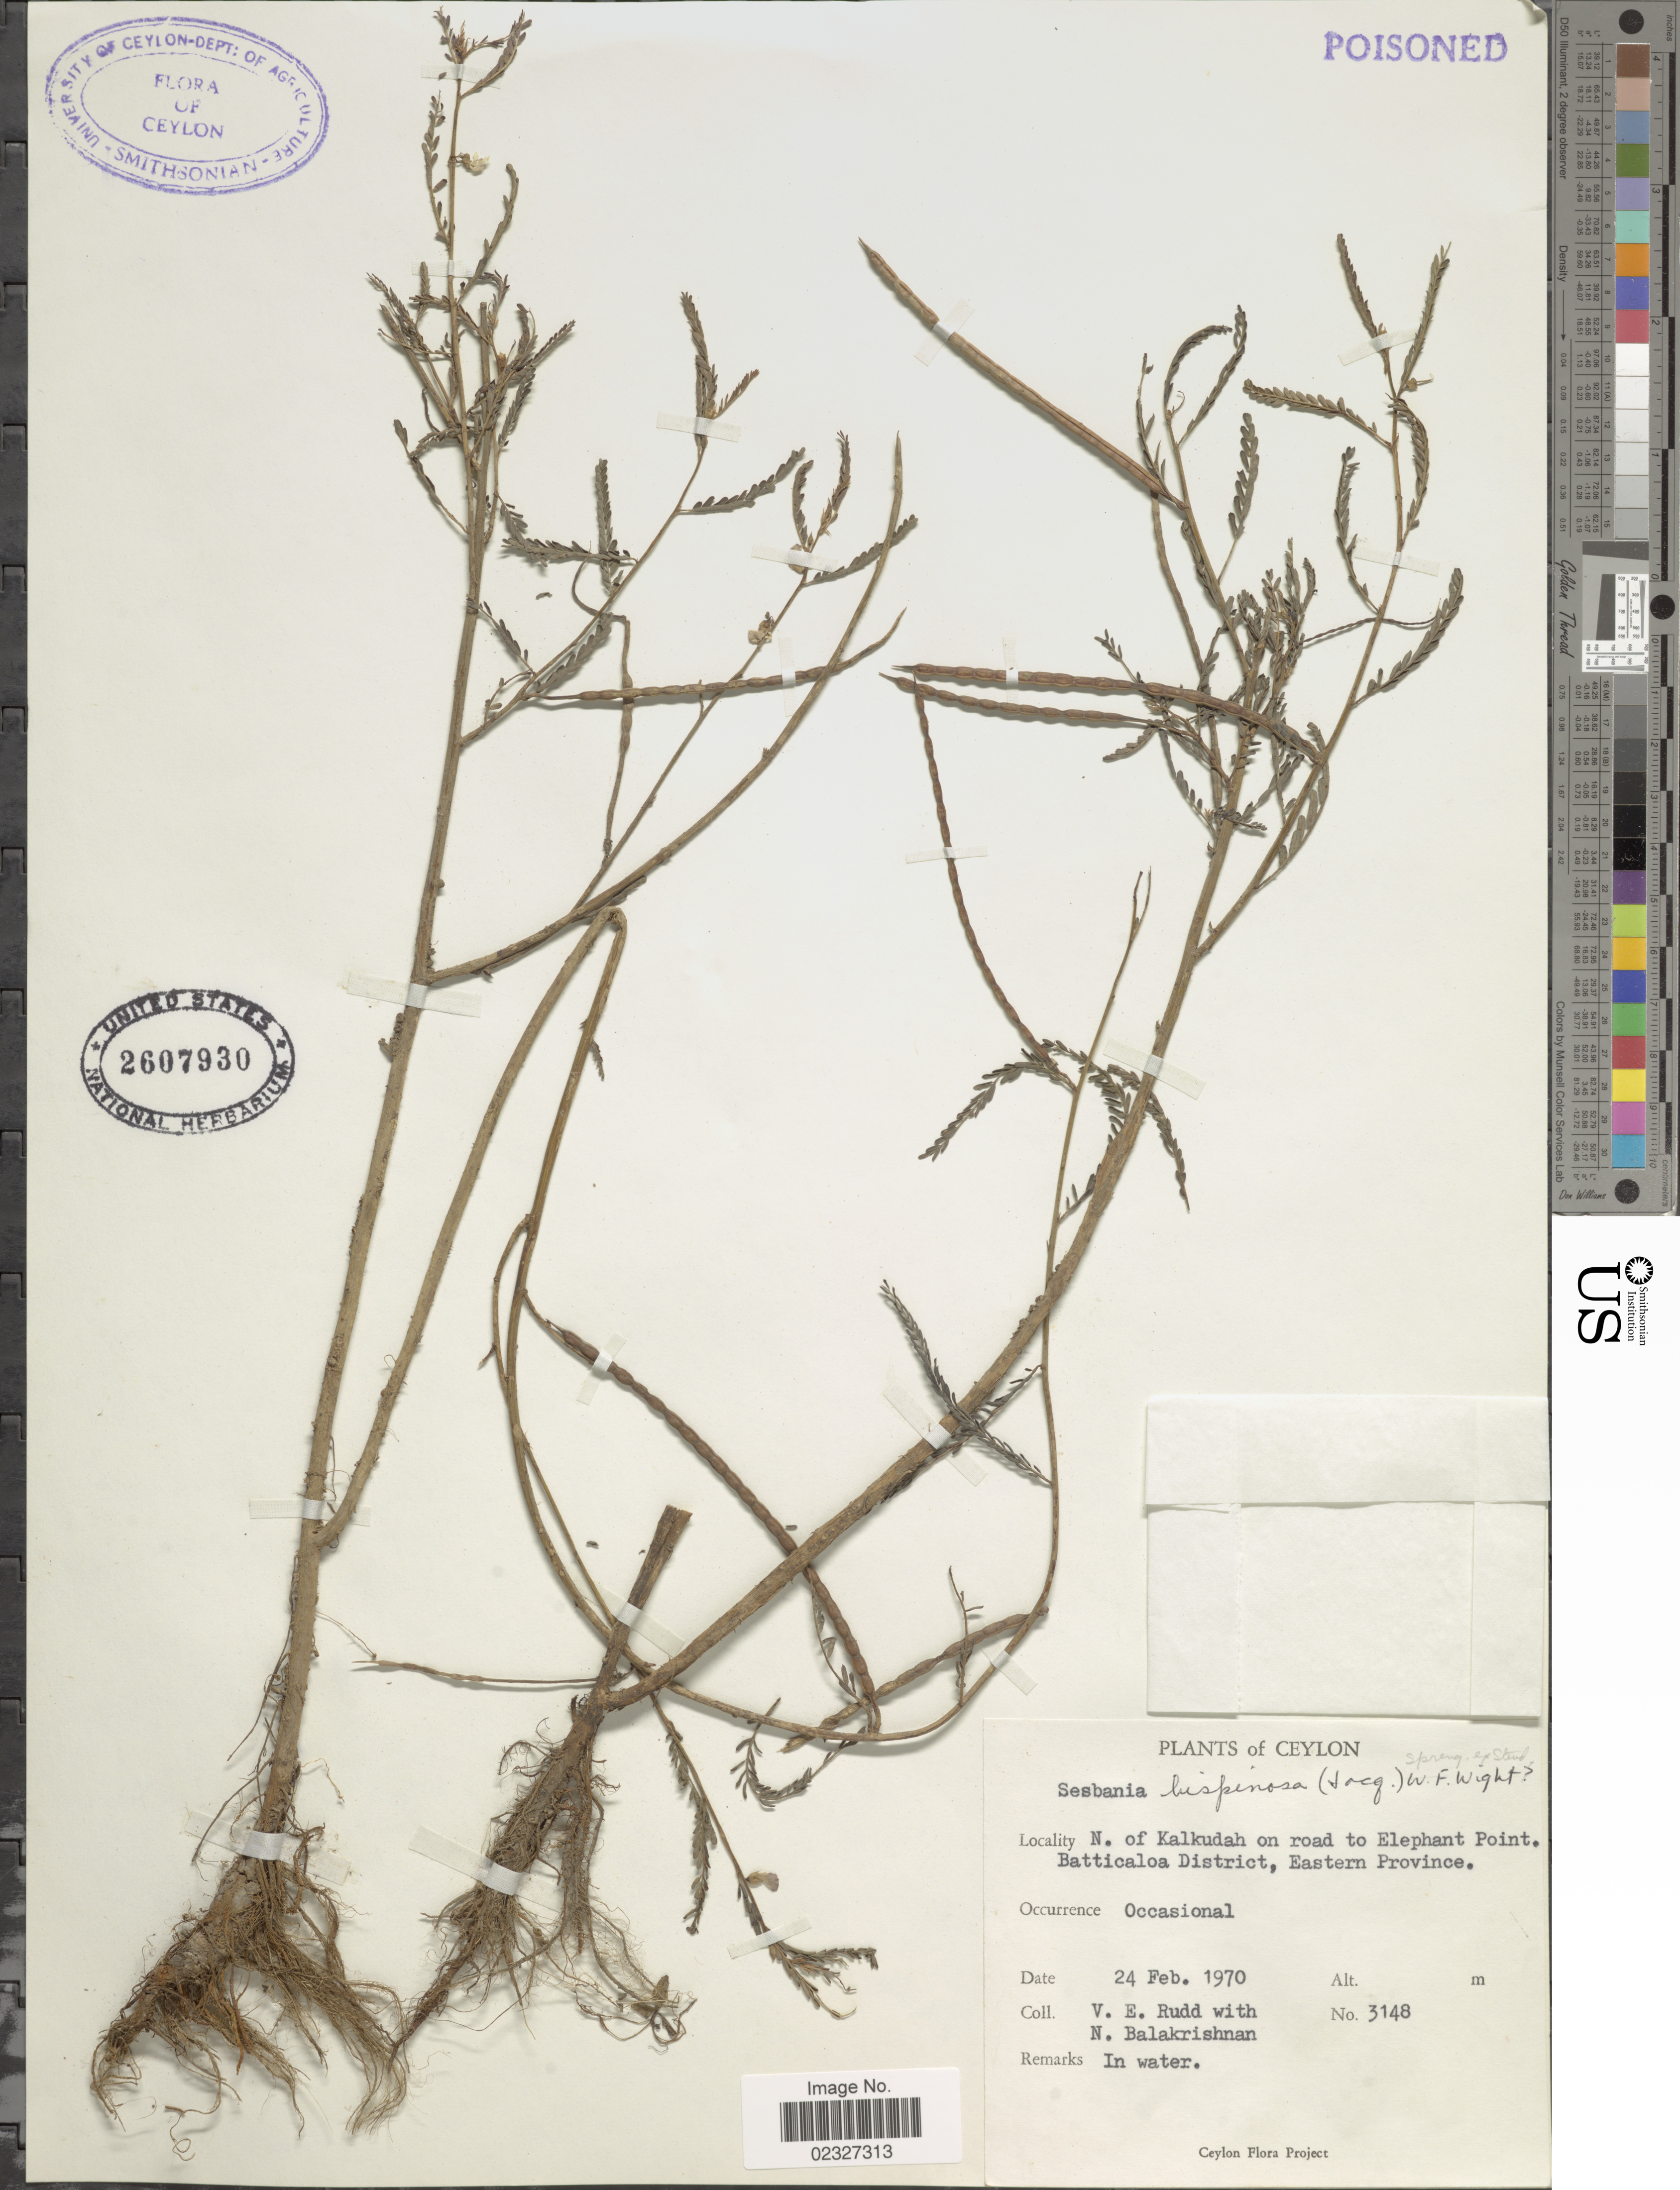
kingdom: Plantae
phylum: Tracheophyta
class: Magnoliopsida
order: Fabales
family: Fabaceae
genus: Sesbania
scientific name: Sesbania bispinosa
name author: (Jacq.) Steud.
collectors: V. E. Rudd & N. Balakrishnan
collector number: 3148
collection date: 1970-02-24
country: Sri Lanka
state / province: Eastern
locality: Ceylon, N of kalkudah on road to Elephant Point, Batticaloa District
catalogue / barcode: US 2607930